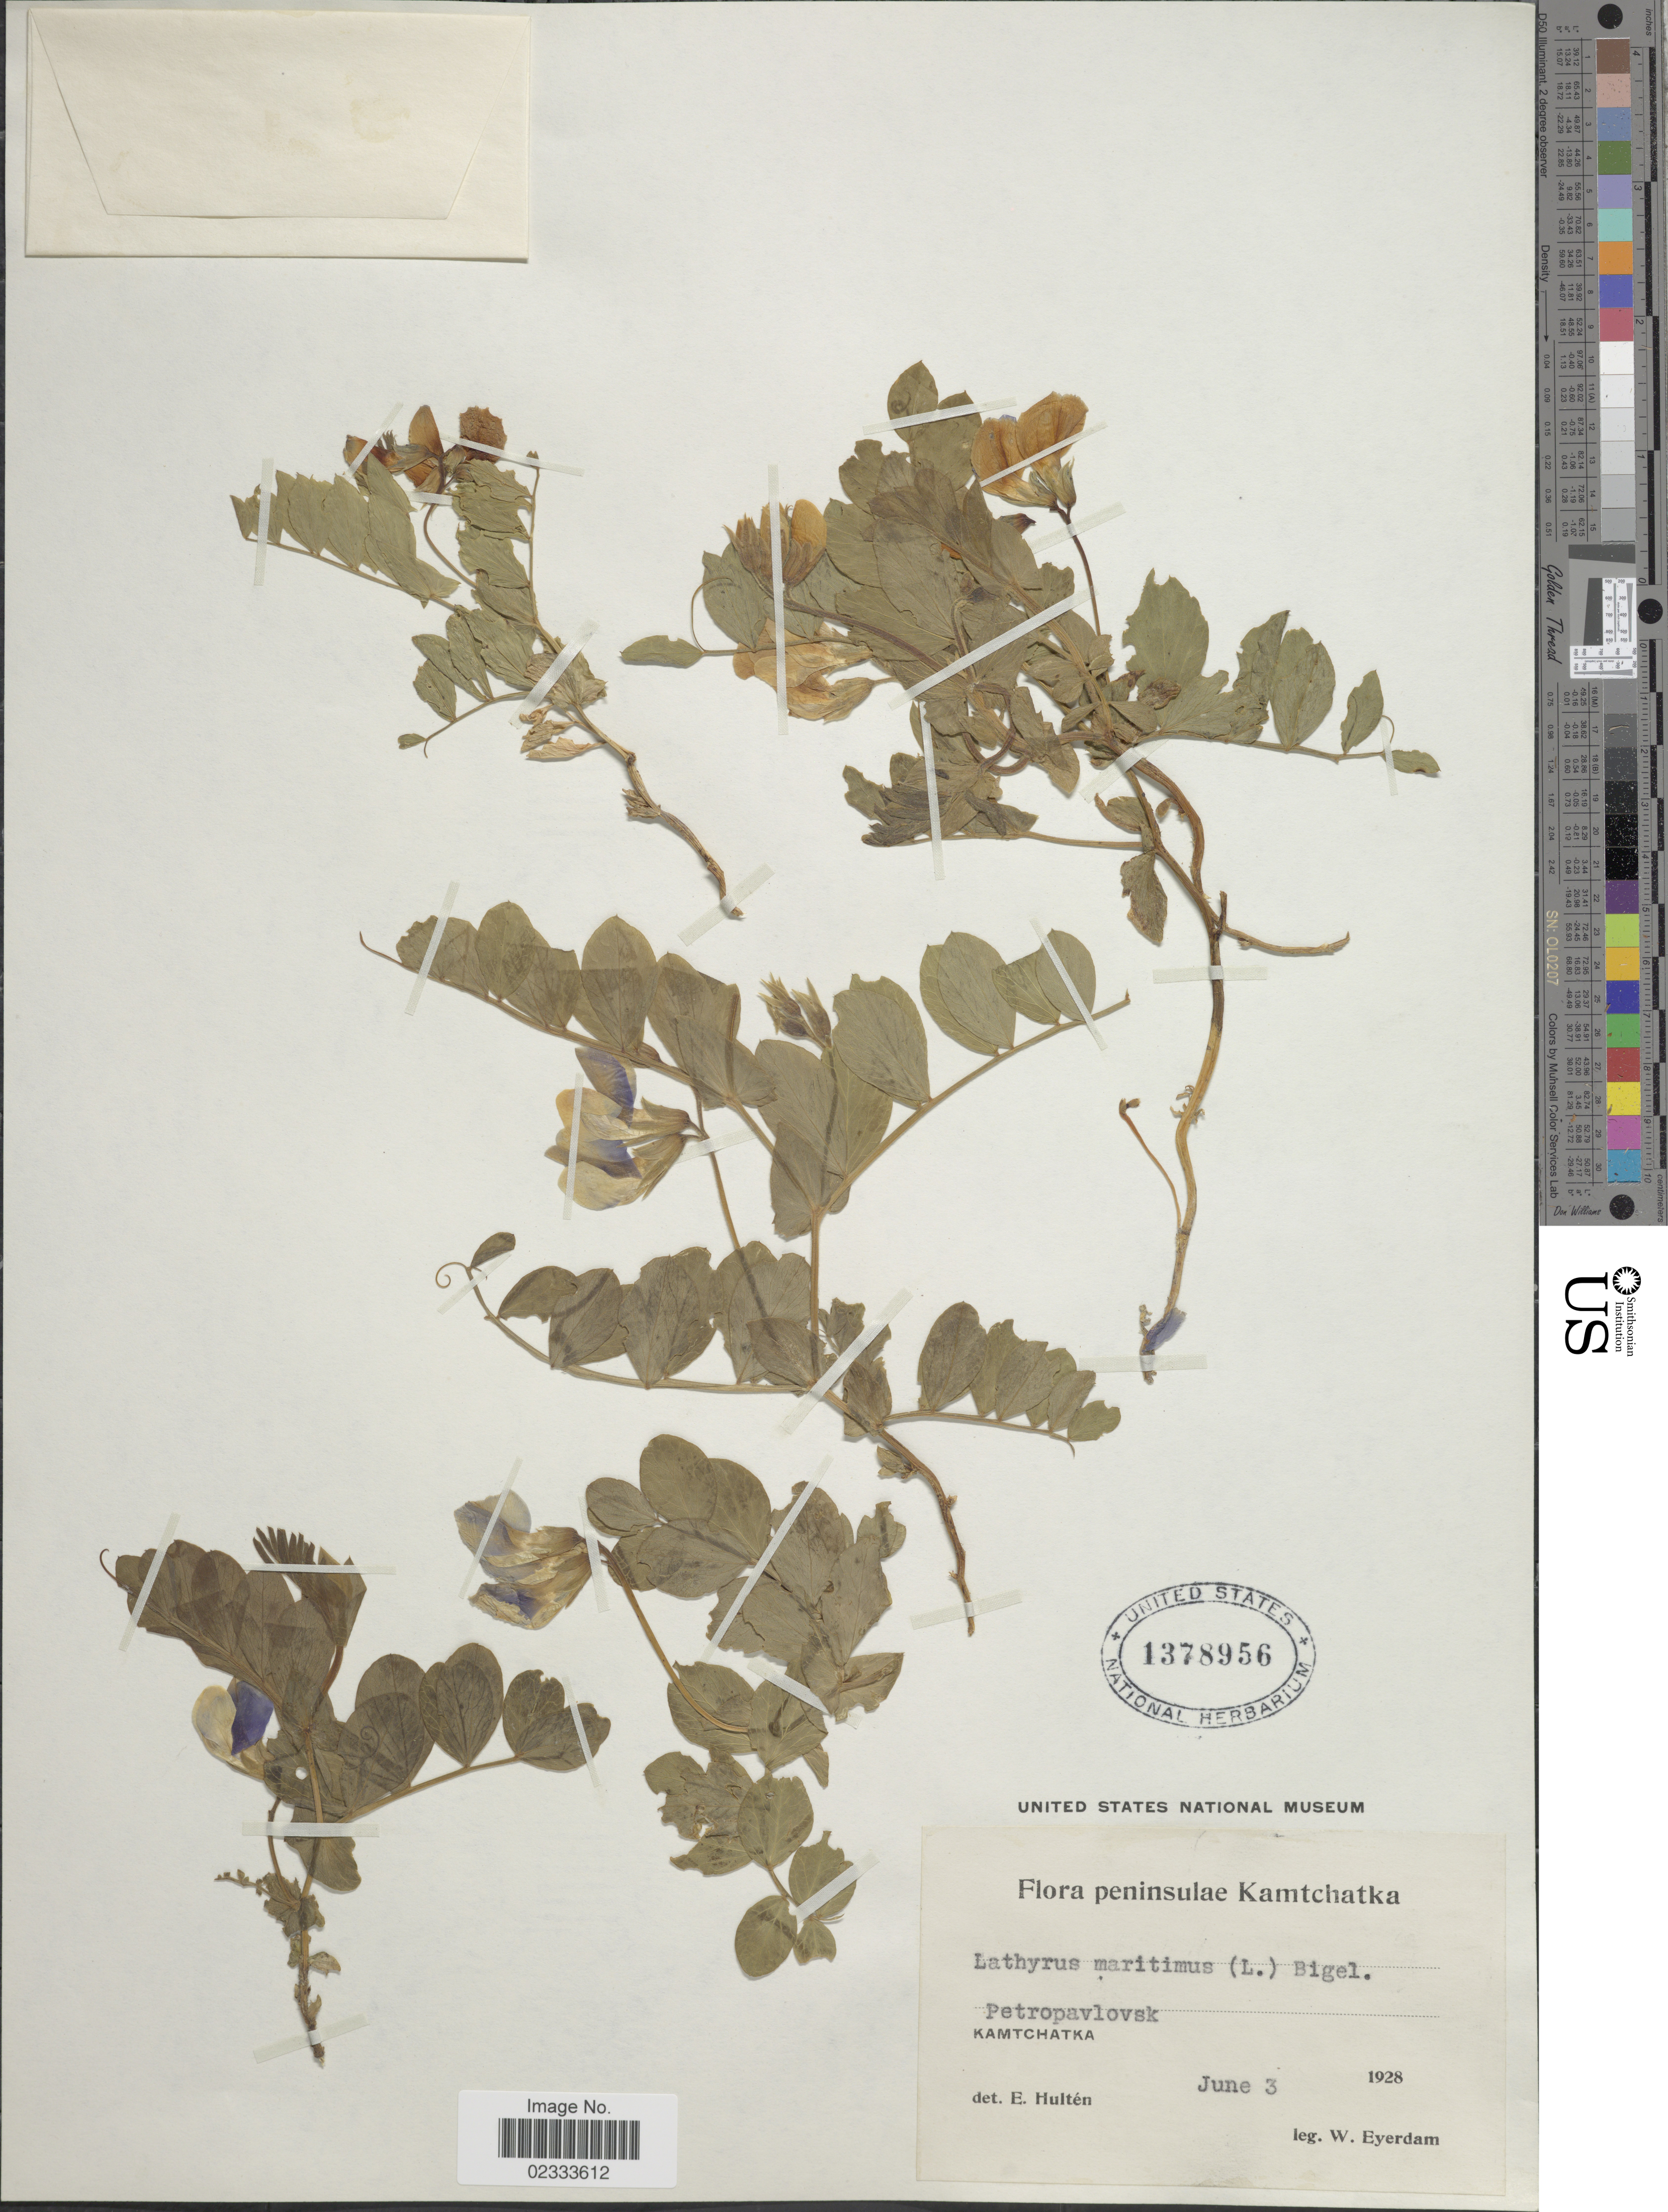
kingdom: Plantae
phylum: Tracheophyta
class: Magnoliopsida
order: Fabales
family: Fabaceae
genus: Lathyrus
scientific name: Lathyrus maritimus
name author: Torr.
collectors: W. J. Eyerdam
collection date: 1928-06-03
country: Russian Federation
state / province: Kamchatka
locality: Peninsulae Kamtchatka, Petropavlovsk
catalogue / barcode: US 1378956